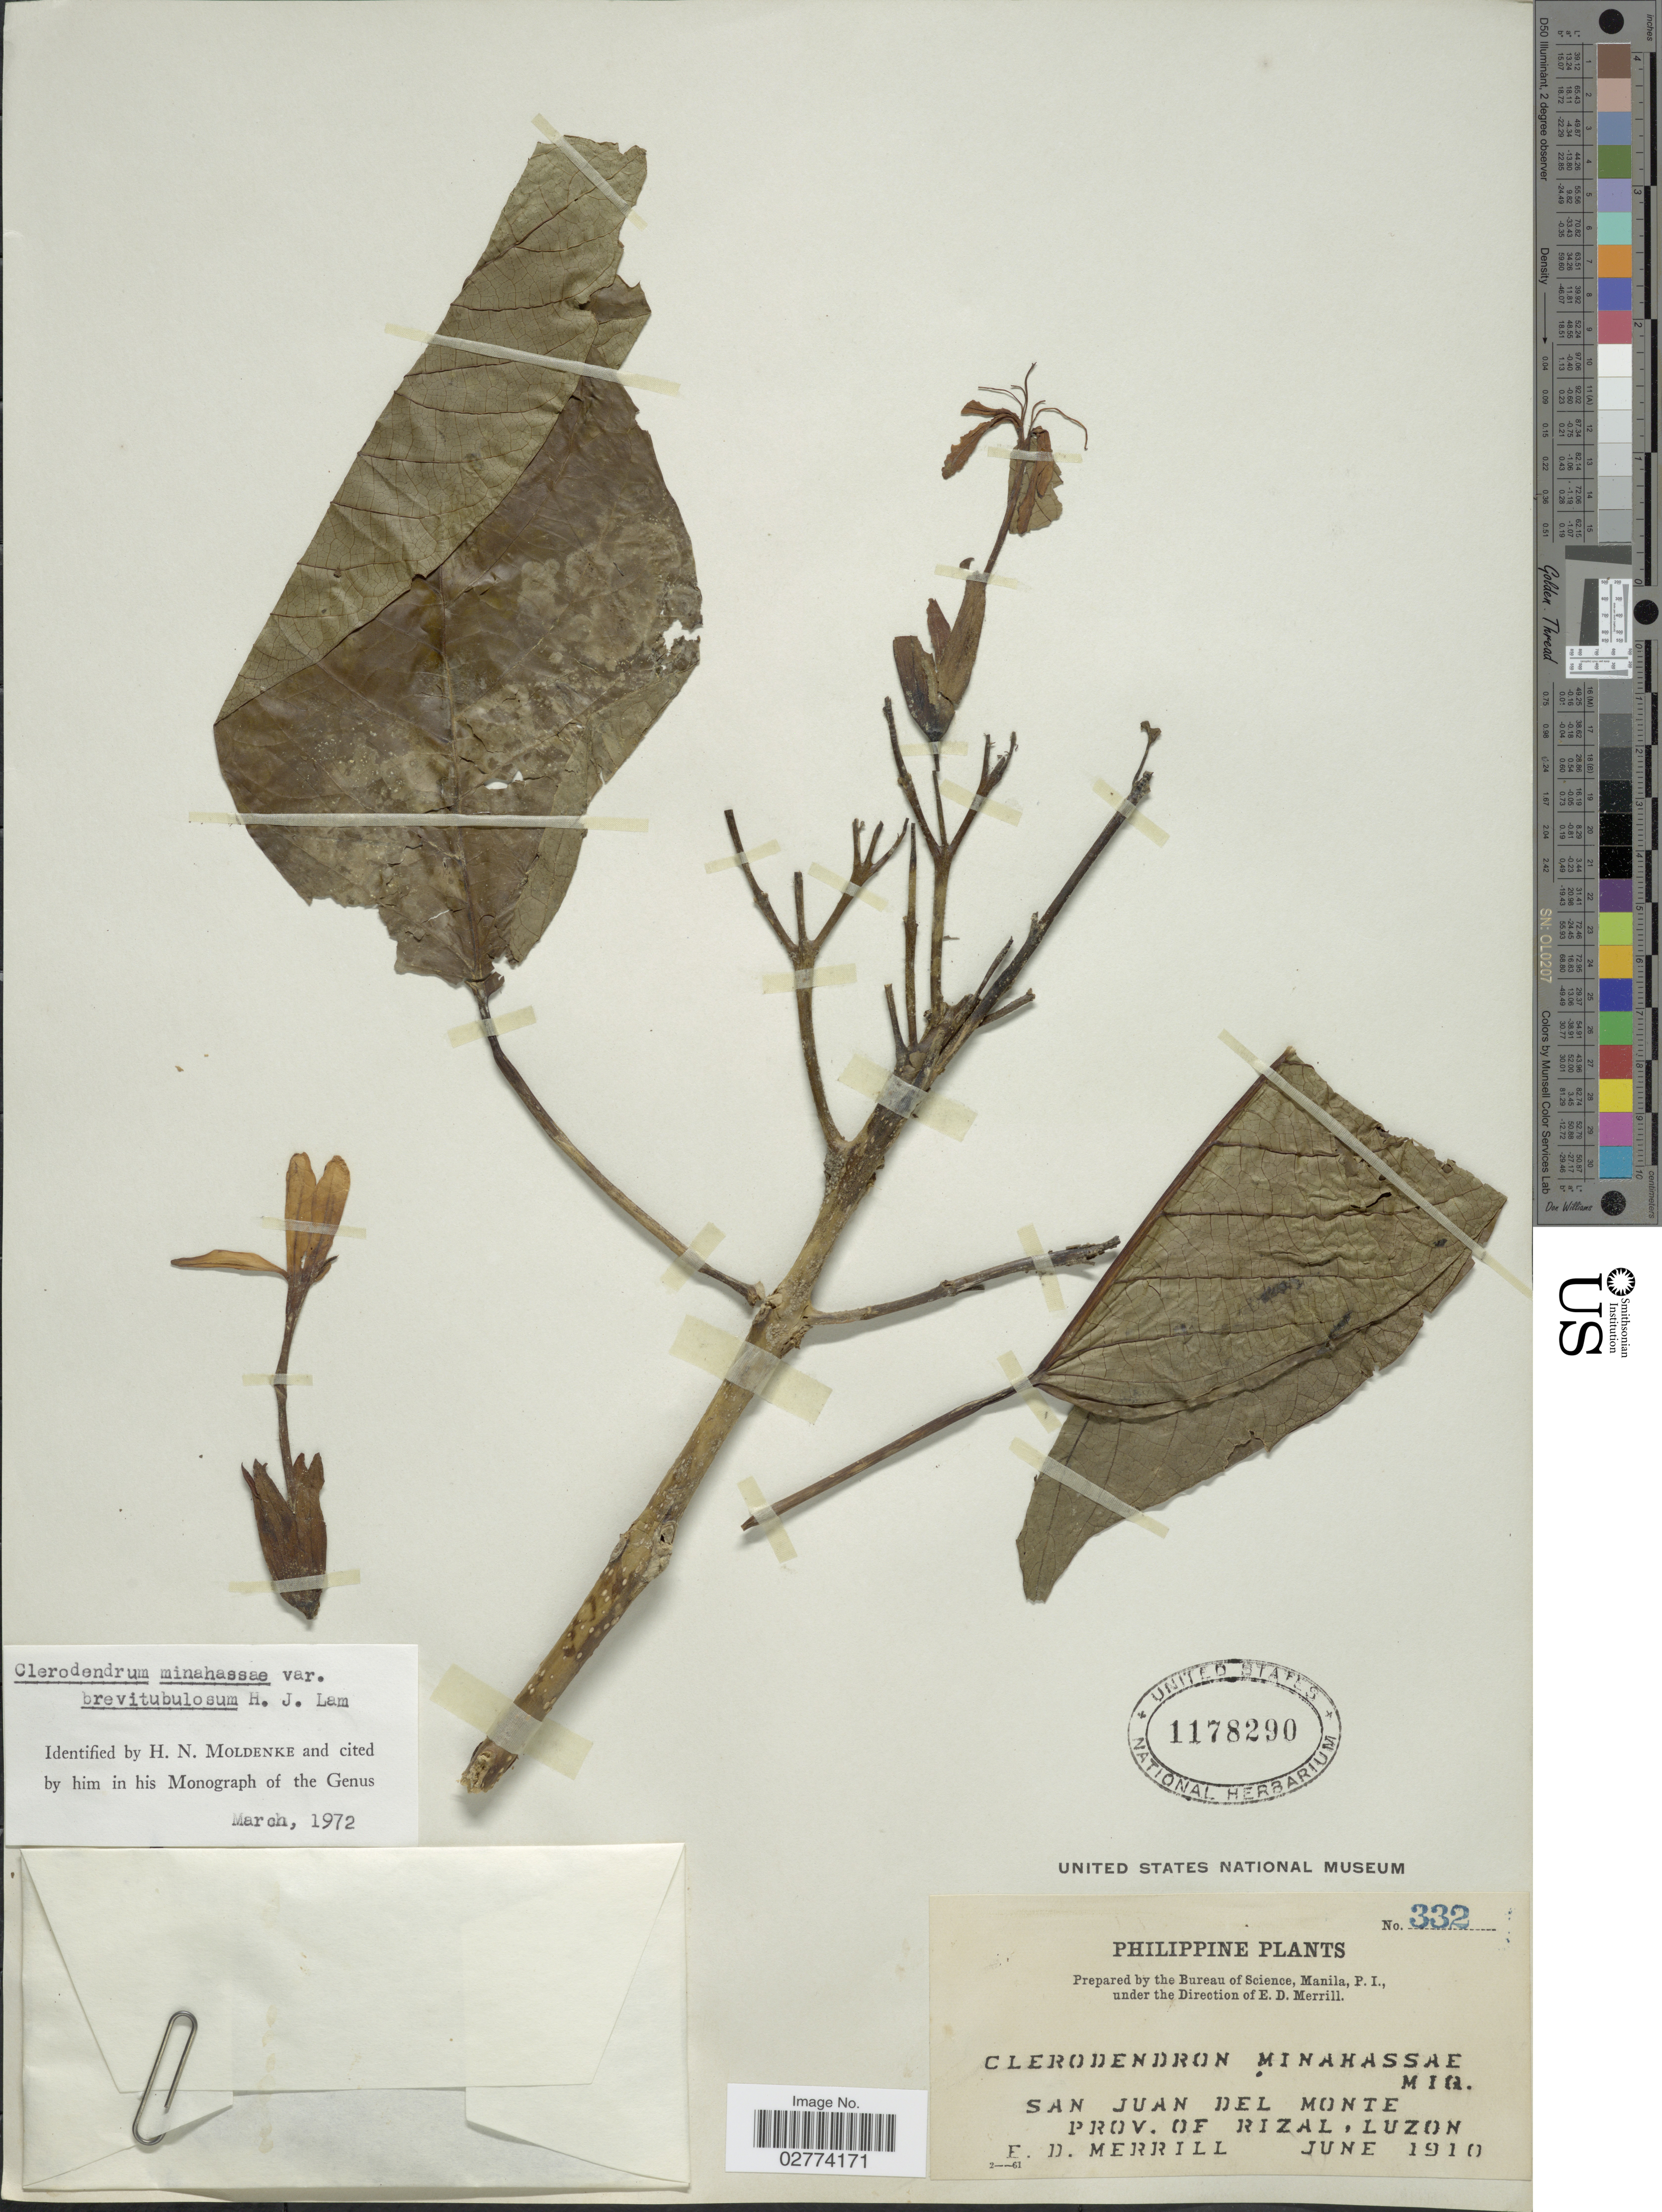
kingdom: Plantae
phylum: Tracheophyta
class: Magnoliopsida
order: Lamiales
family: Lamiaceae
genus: Clerodendrum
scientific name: Clerodendrum minahassae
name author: Teysm. & Binn.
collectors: E. D. Merrill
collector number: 332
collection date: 1910-06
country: Philippines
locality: San Juan del Monte, Prov. of Rizal, Luzon.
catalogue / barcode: US 1178290